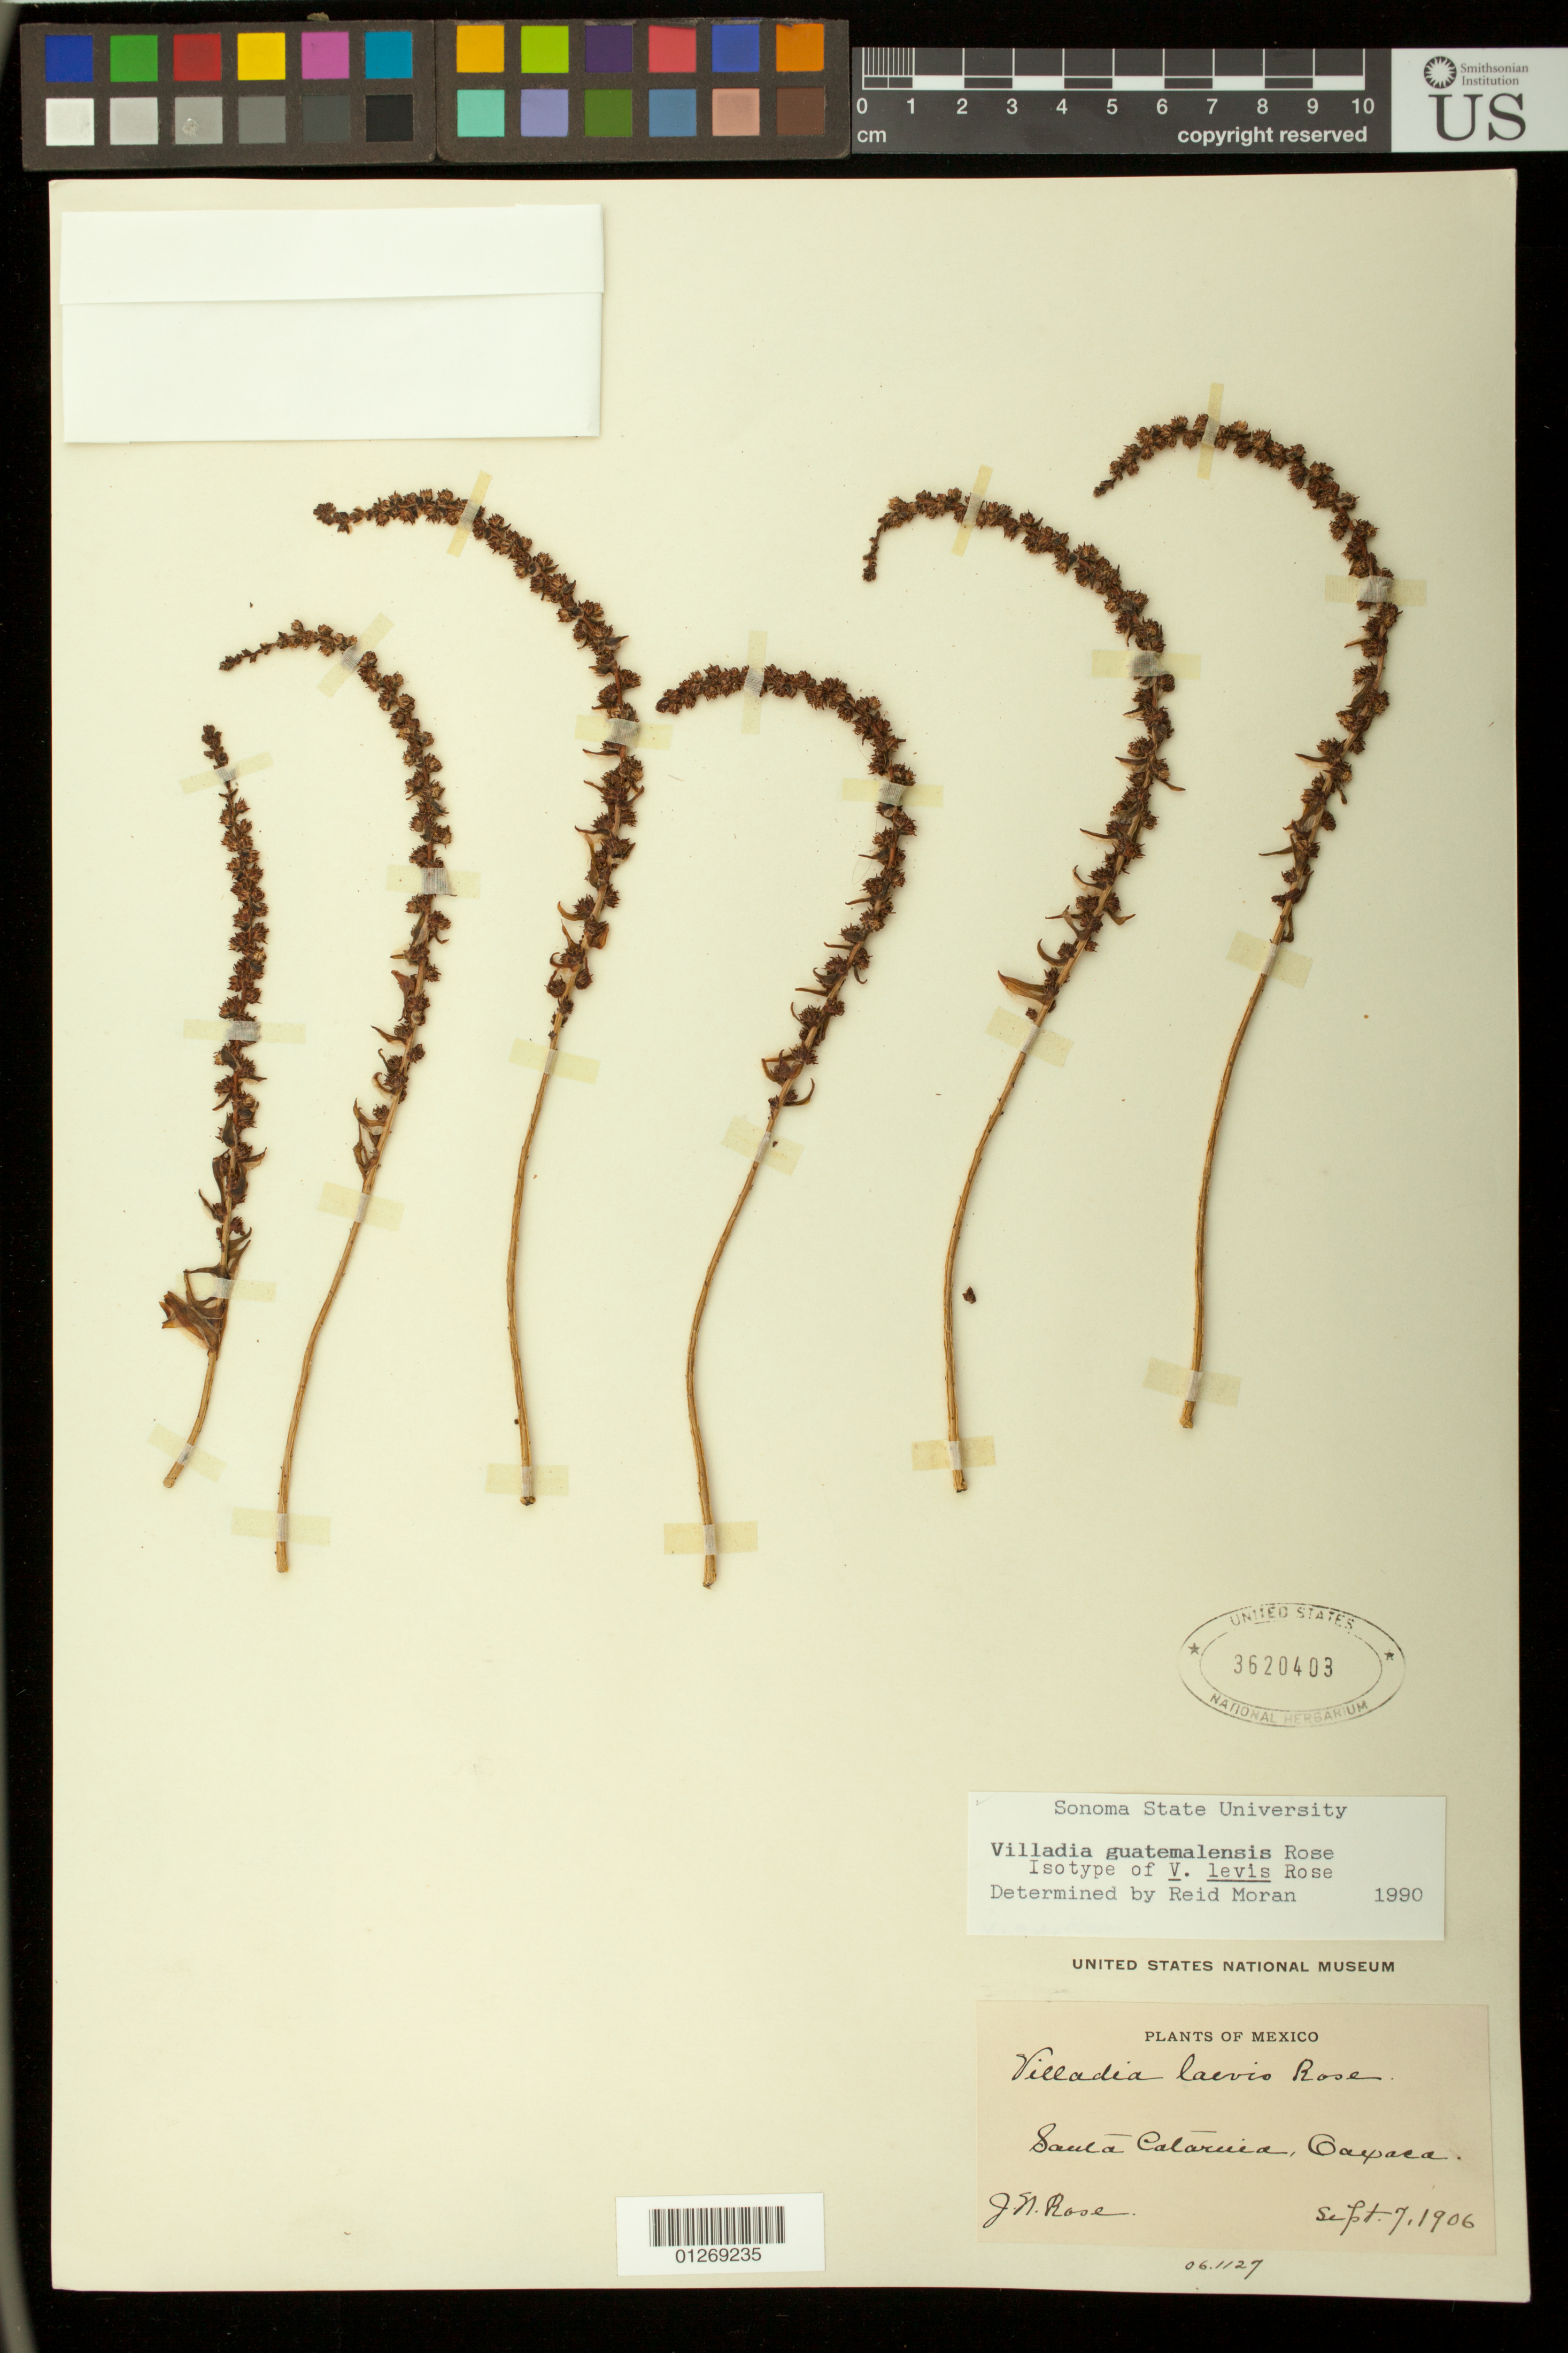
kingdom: Plantae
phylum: Tracheophyta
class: Magnoliopsida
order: Saxifragales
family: Crassulaceae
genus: Villadia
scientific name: Villadia levis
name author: Rose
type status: Possible Type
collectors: J. N. Rose & J. S. Rose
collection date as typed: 07 Sep 1906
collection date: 1906-09-07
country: Mexico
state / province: Oaxaca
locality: Santa Catarina, Oaxaca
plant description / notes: Annotated as isotype by R. Moran (1990). Possibly a syntype, but unclear when this specimen, apparently from cultivation, was made (bears greenhouse accession number 06.1127; collection data on label represents original collection). Protologue does not explicitly designate a (holo) type and taxon apparently described from several elements, at least in part from cultivated plants. Protologue, "Collected by J.N. Rose near Santa Catarina, Oaxaca, September 7, 1906, (no. 11365) and flowered in Washington in 1908 and 1909".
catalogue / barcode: US 3620403